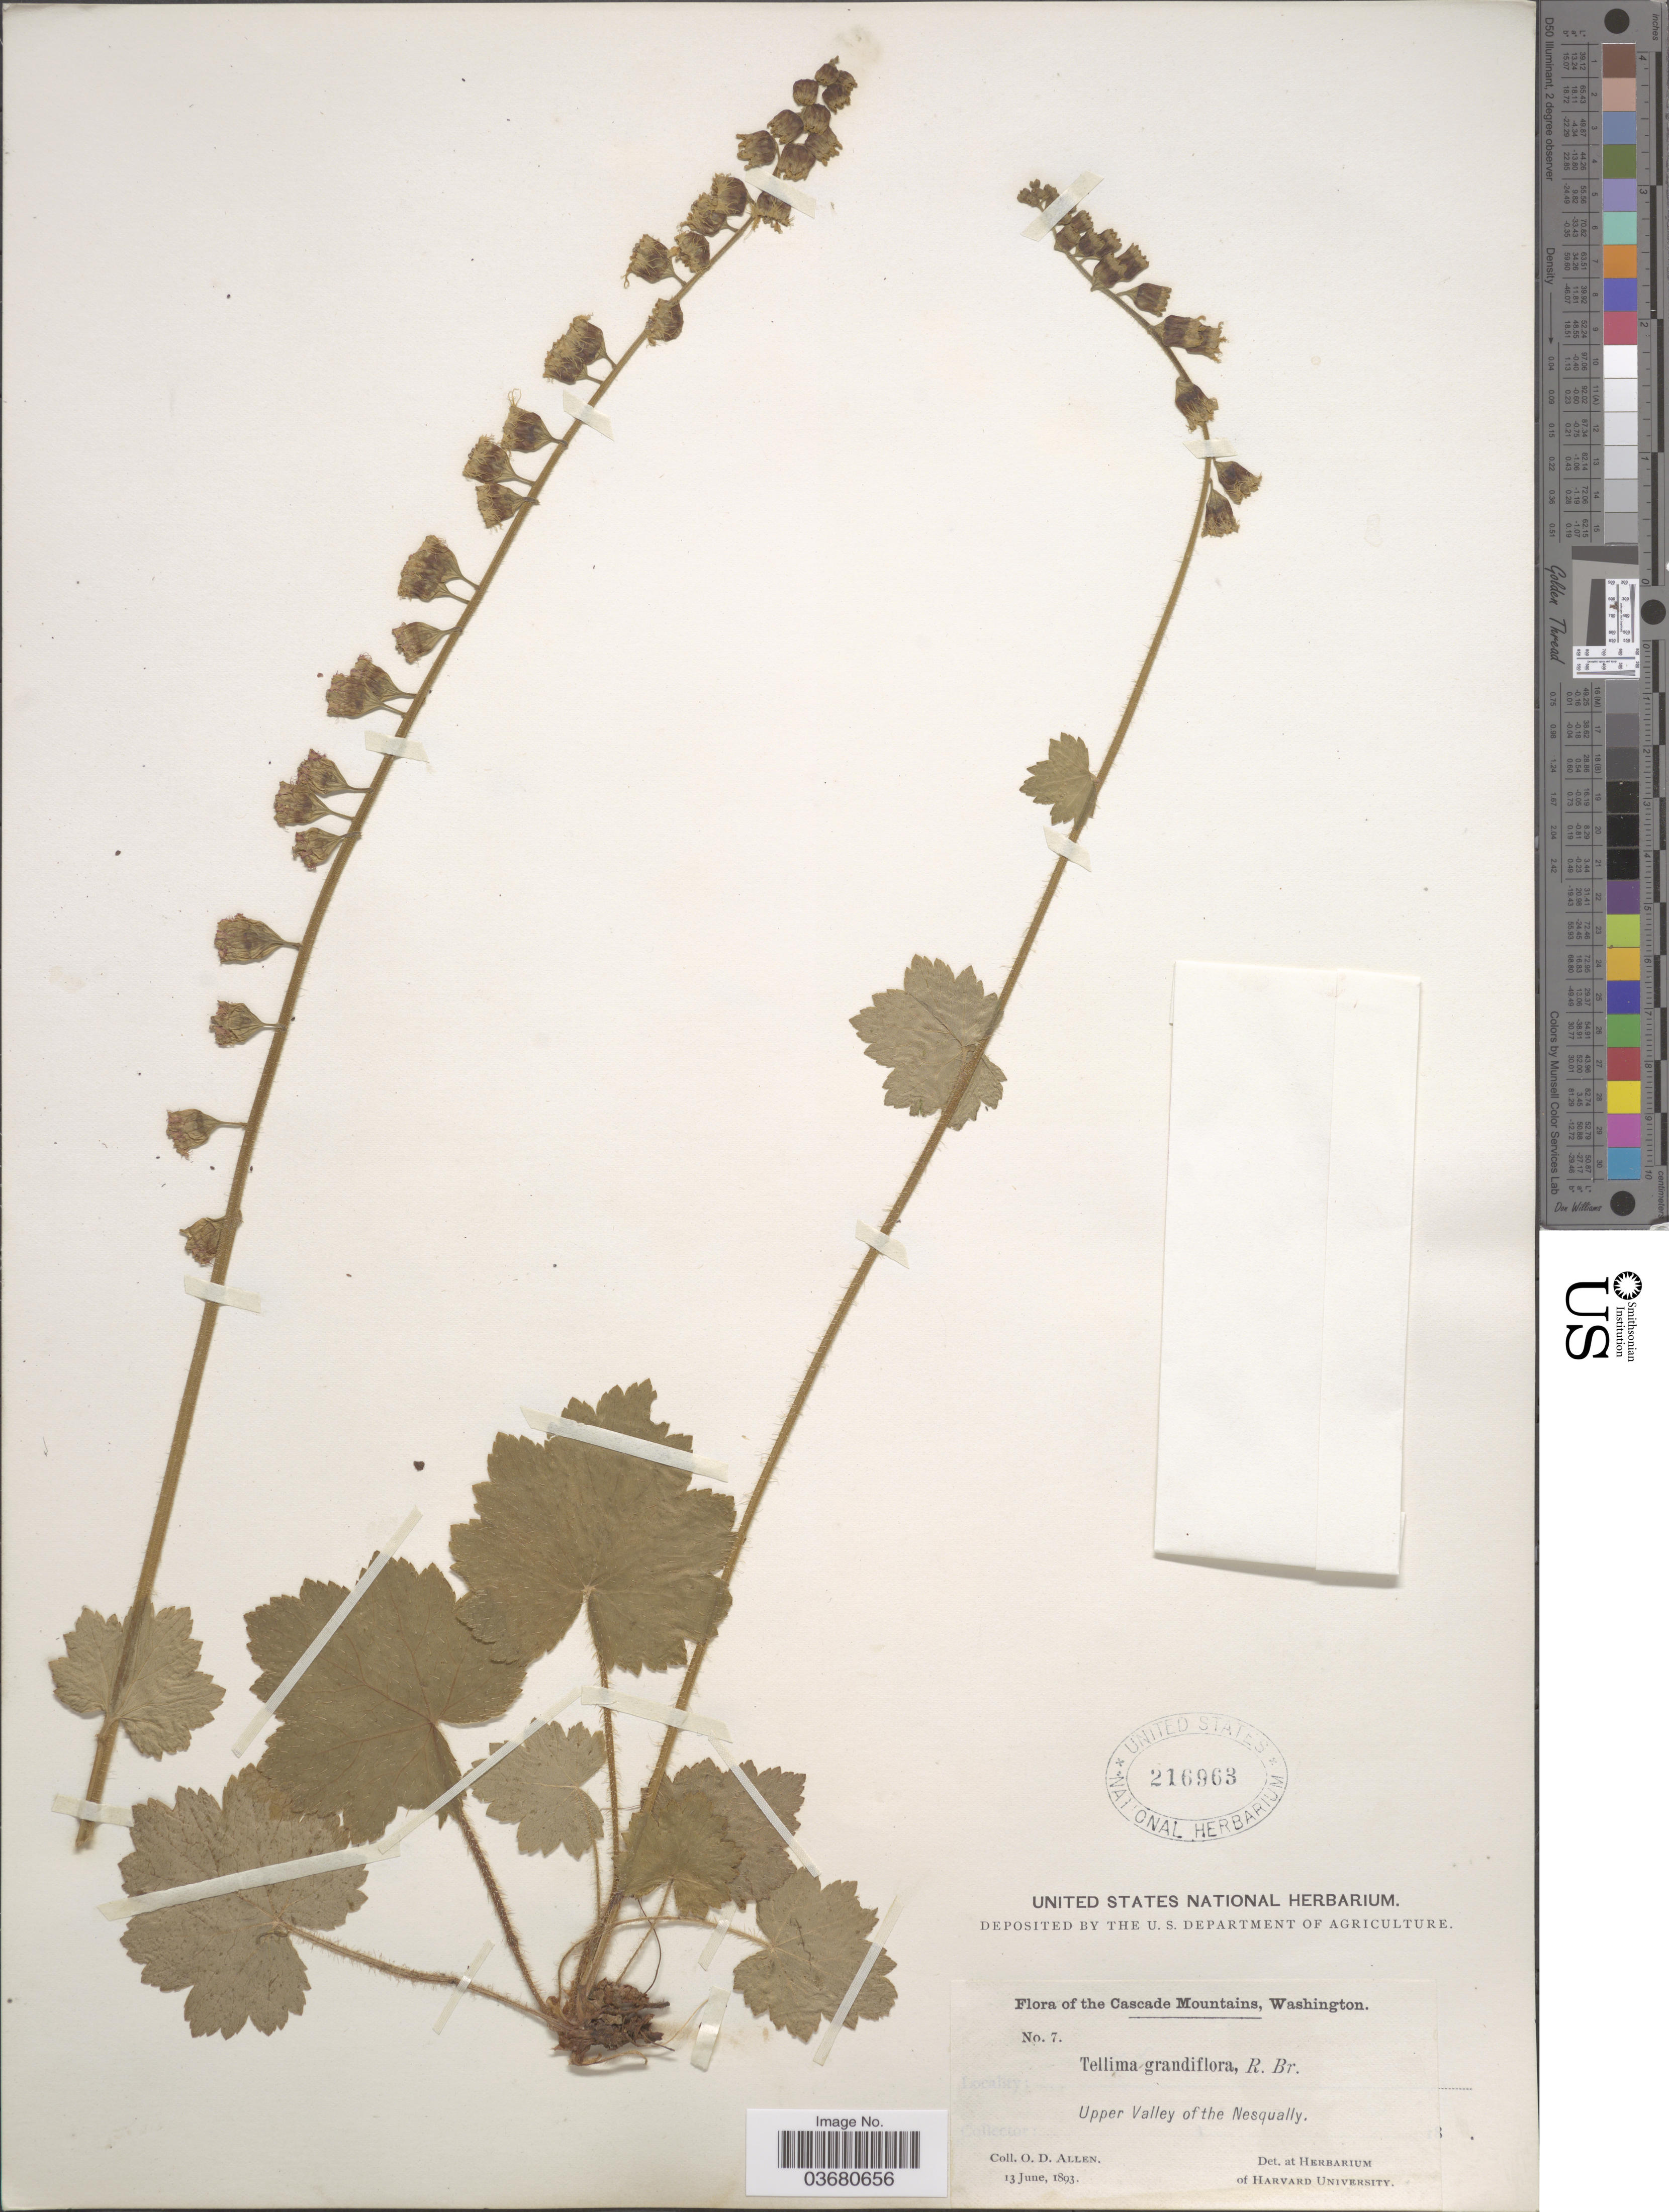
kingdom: Plantae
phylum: Tracheophyta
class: Magnoliopsida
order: Saxifragales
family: Saxifragaceae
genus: Tellima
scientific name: Tellima grandiflora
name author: (Pursh) Douglas ex Lindl.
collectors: O. D. Allen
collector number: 7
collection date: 1893-06-13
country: United States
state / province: Washington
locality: Cascade Mountains. Upper Valley of the Nesqually.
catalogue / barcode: US 216963